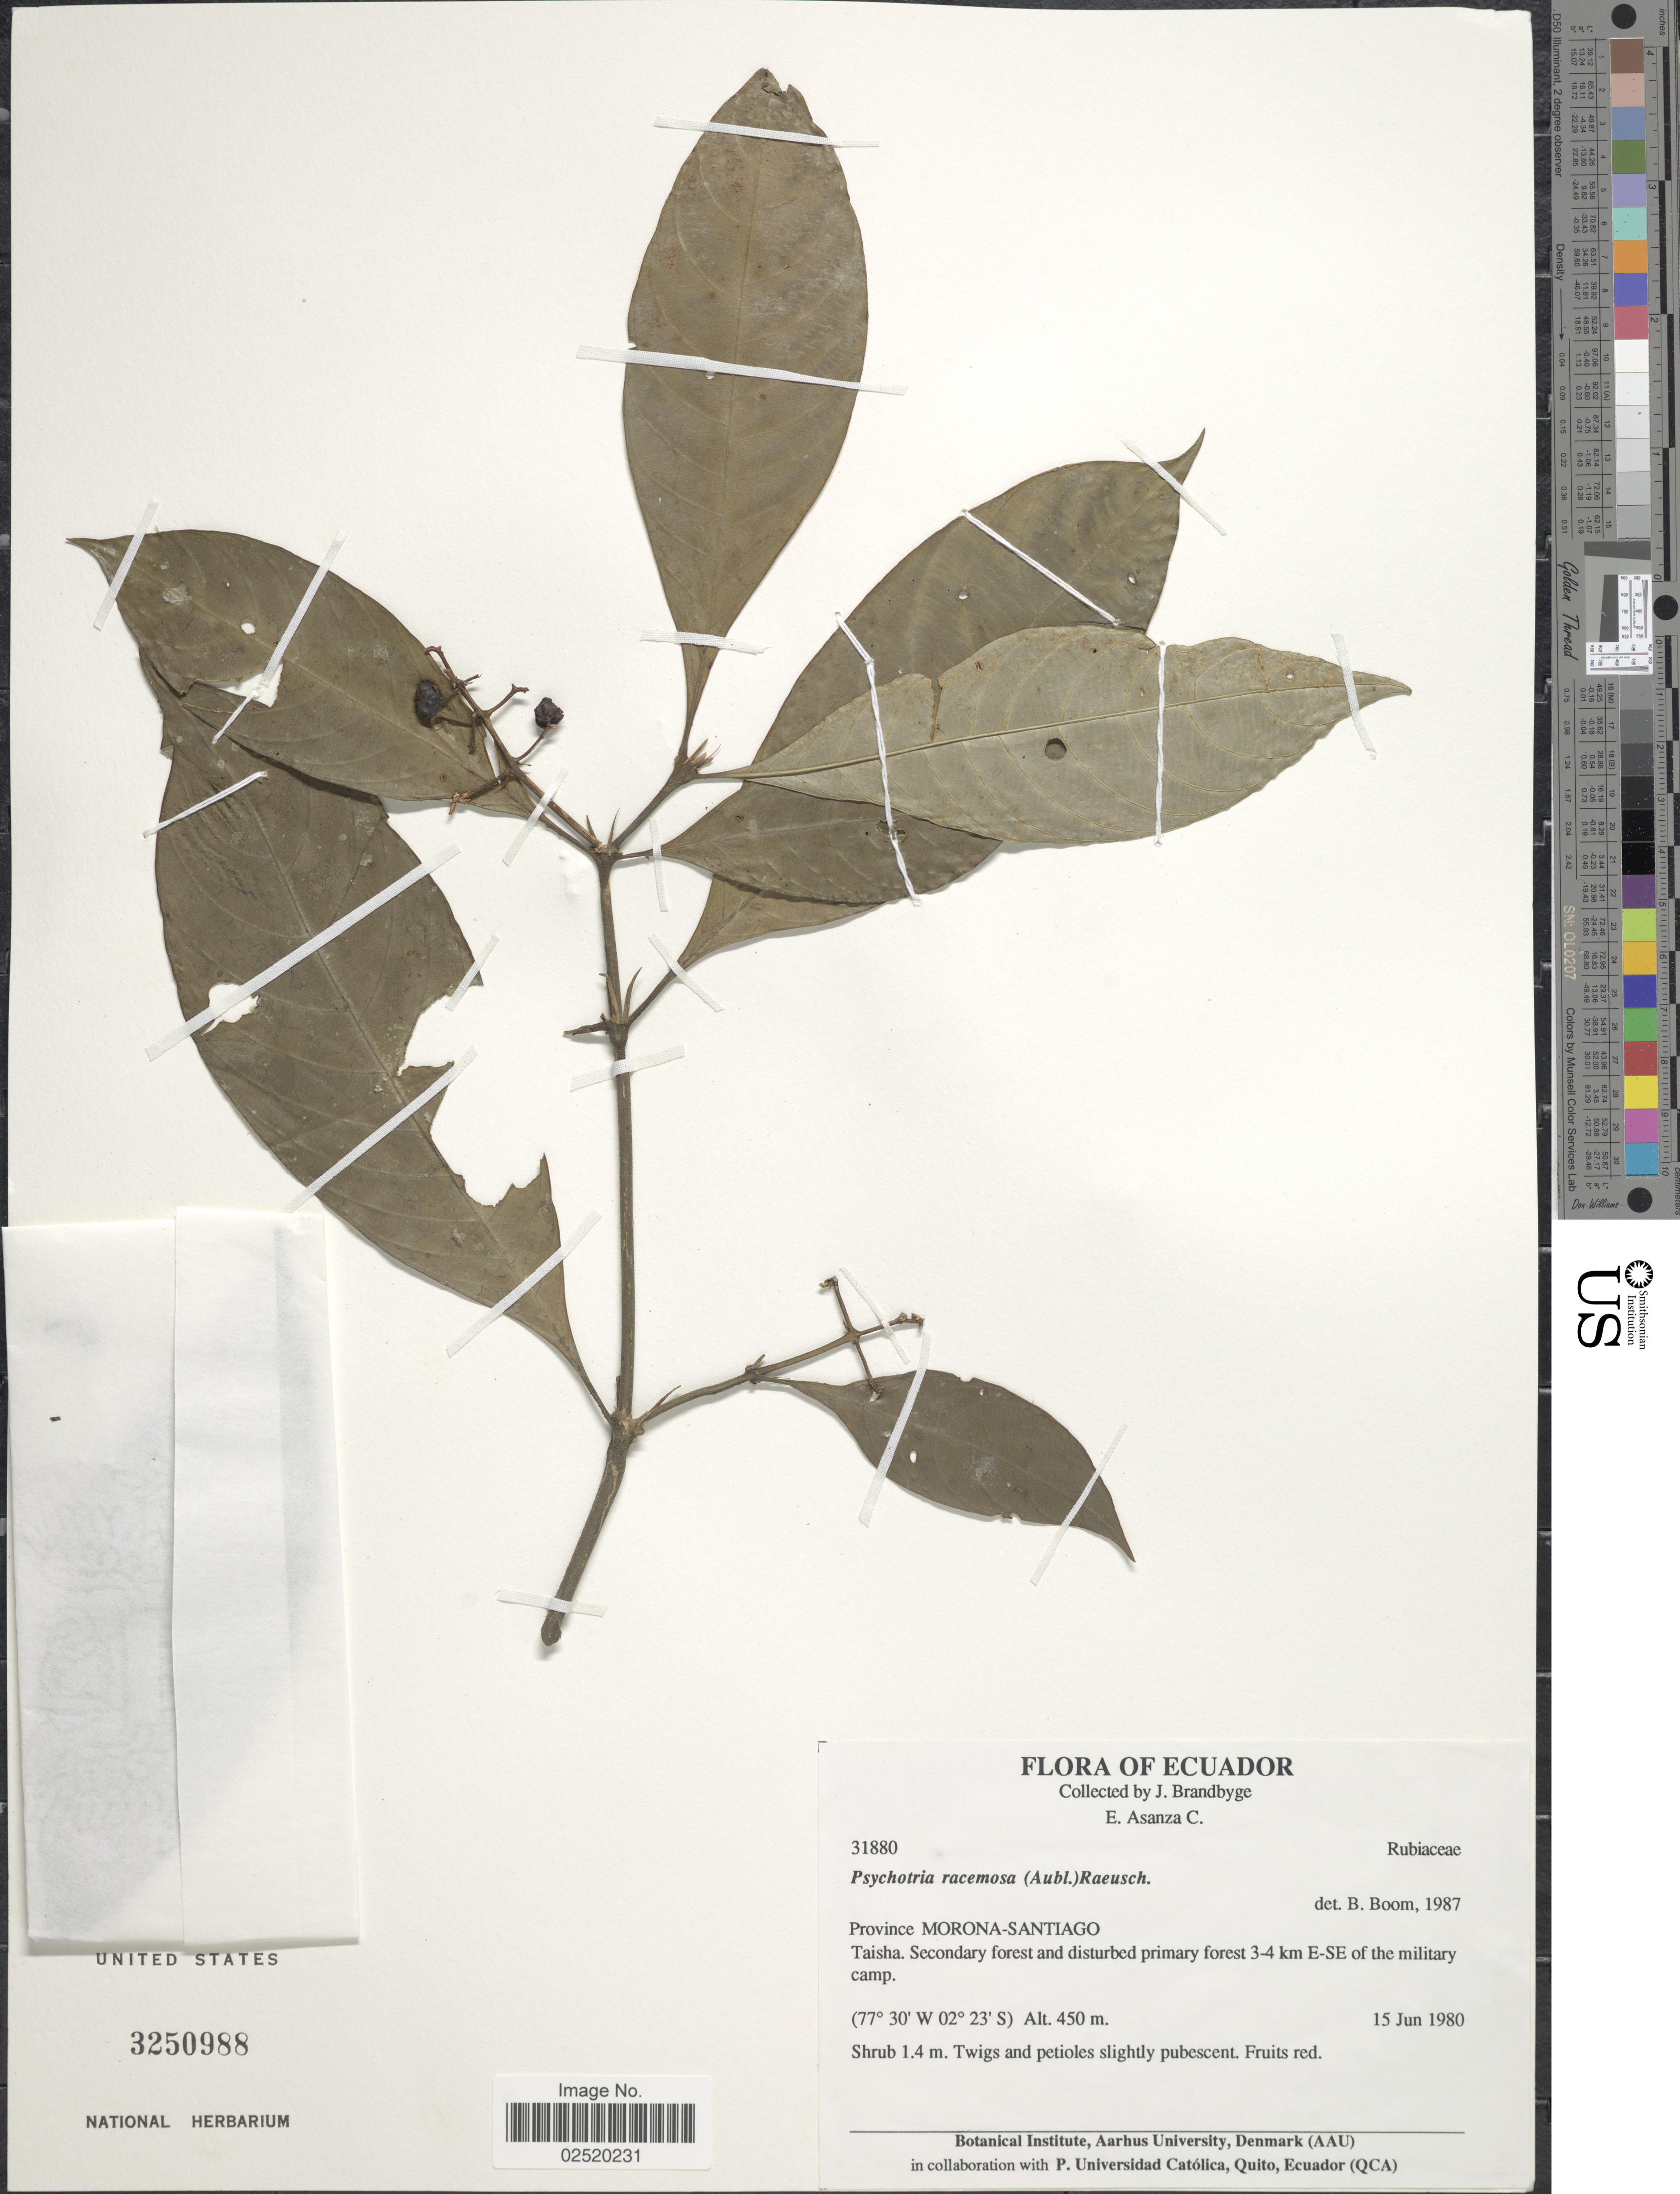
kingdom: Plantae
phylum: Tracheophyta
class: Magnoliopsida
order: Gentianales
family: Rubiaceae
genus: Psychotria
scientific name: Psychotria racemosa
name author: Rich.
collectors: J. Brandbyge & E. Asanza C.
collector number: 31880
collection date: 1980-06-15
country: Ecuador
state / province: Morona-Santiago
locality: Province Morona-Santiago, Taisha, Secondary forest and disturbed primary forest 3-4 km E-SE of the military camp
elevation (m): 450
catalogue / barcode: US 3250988